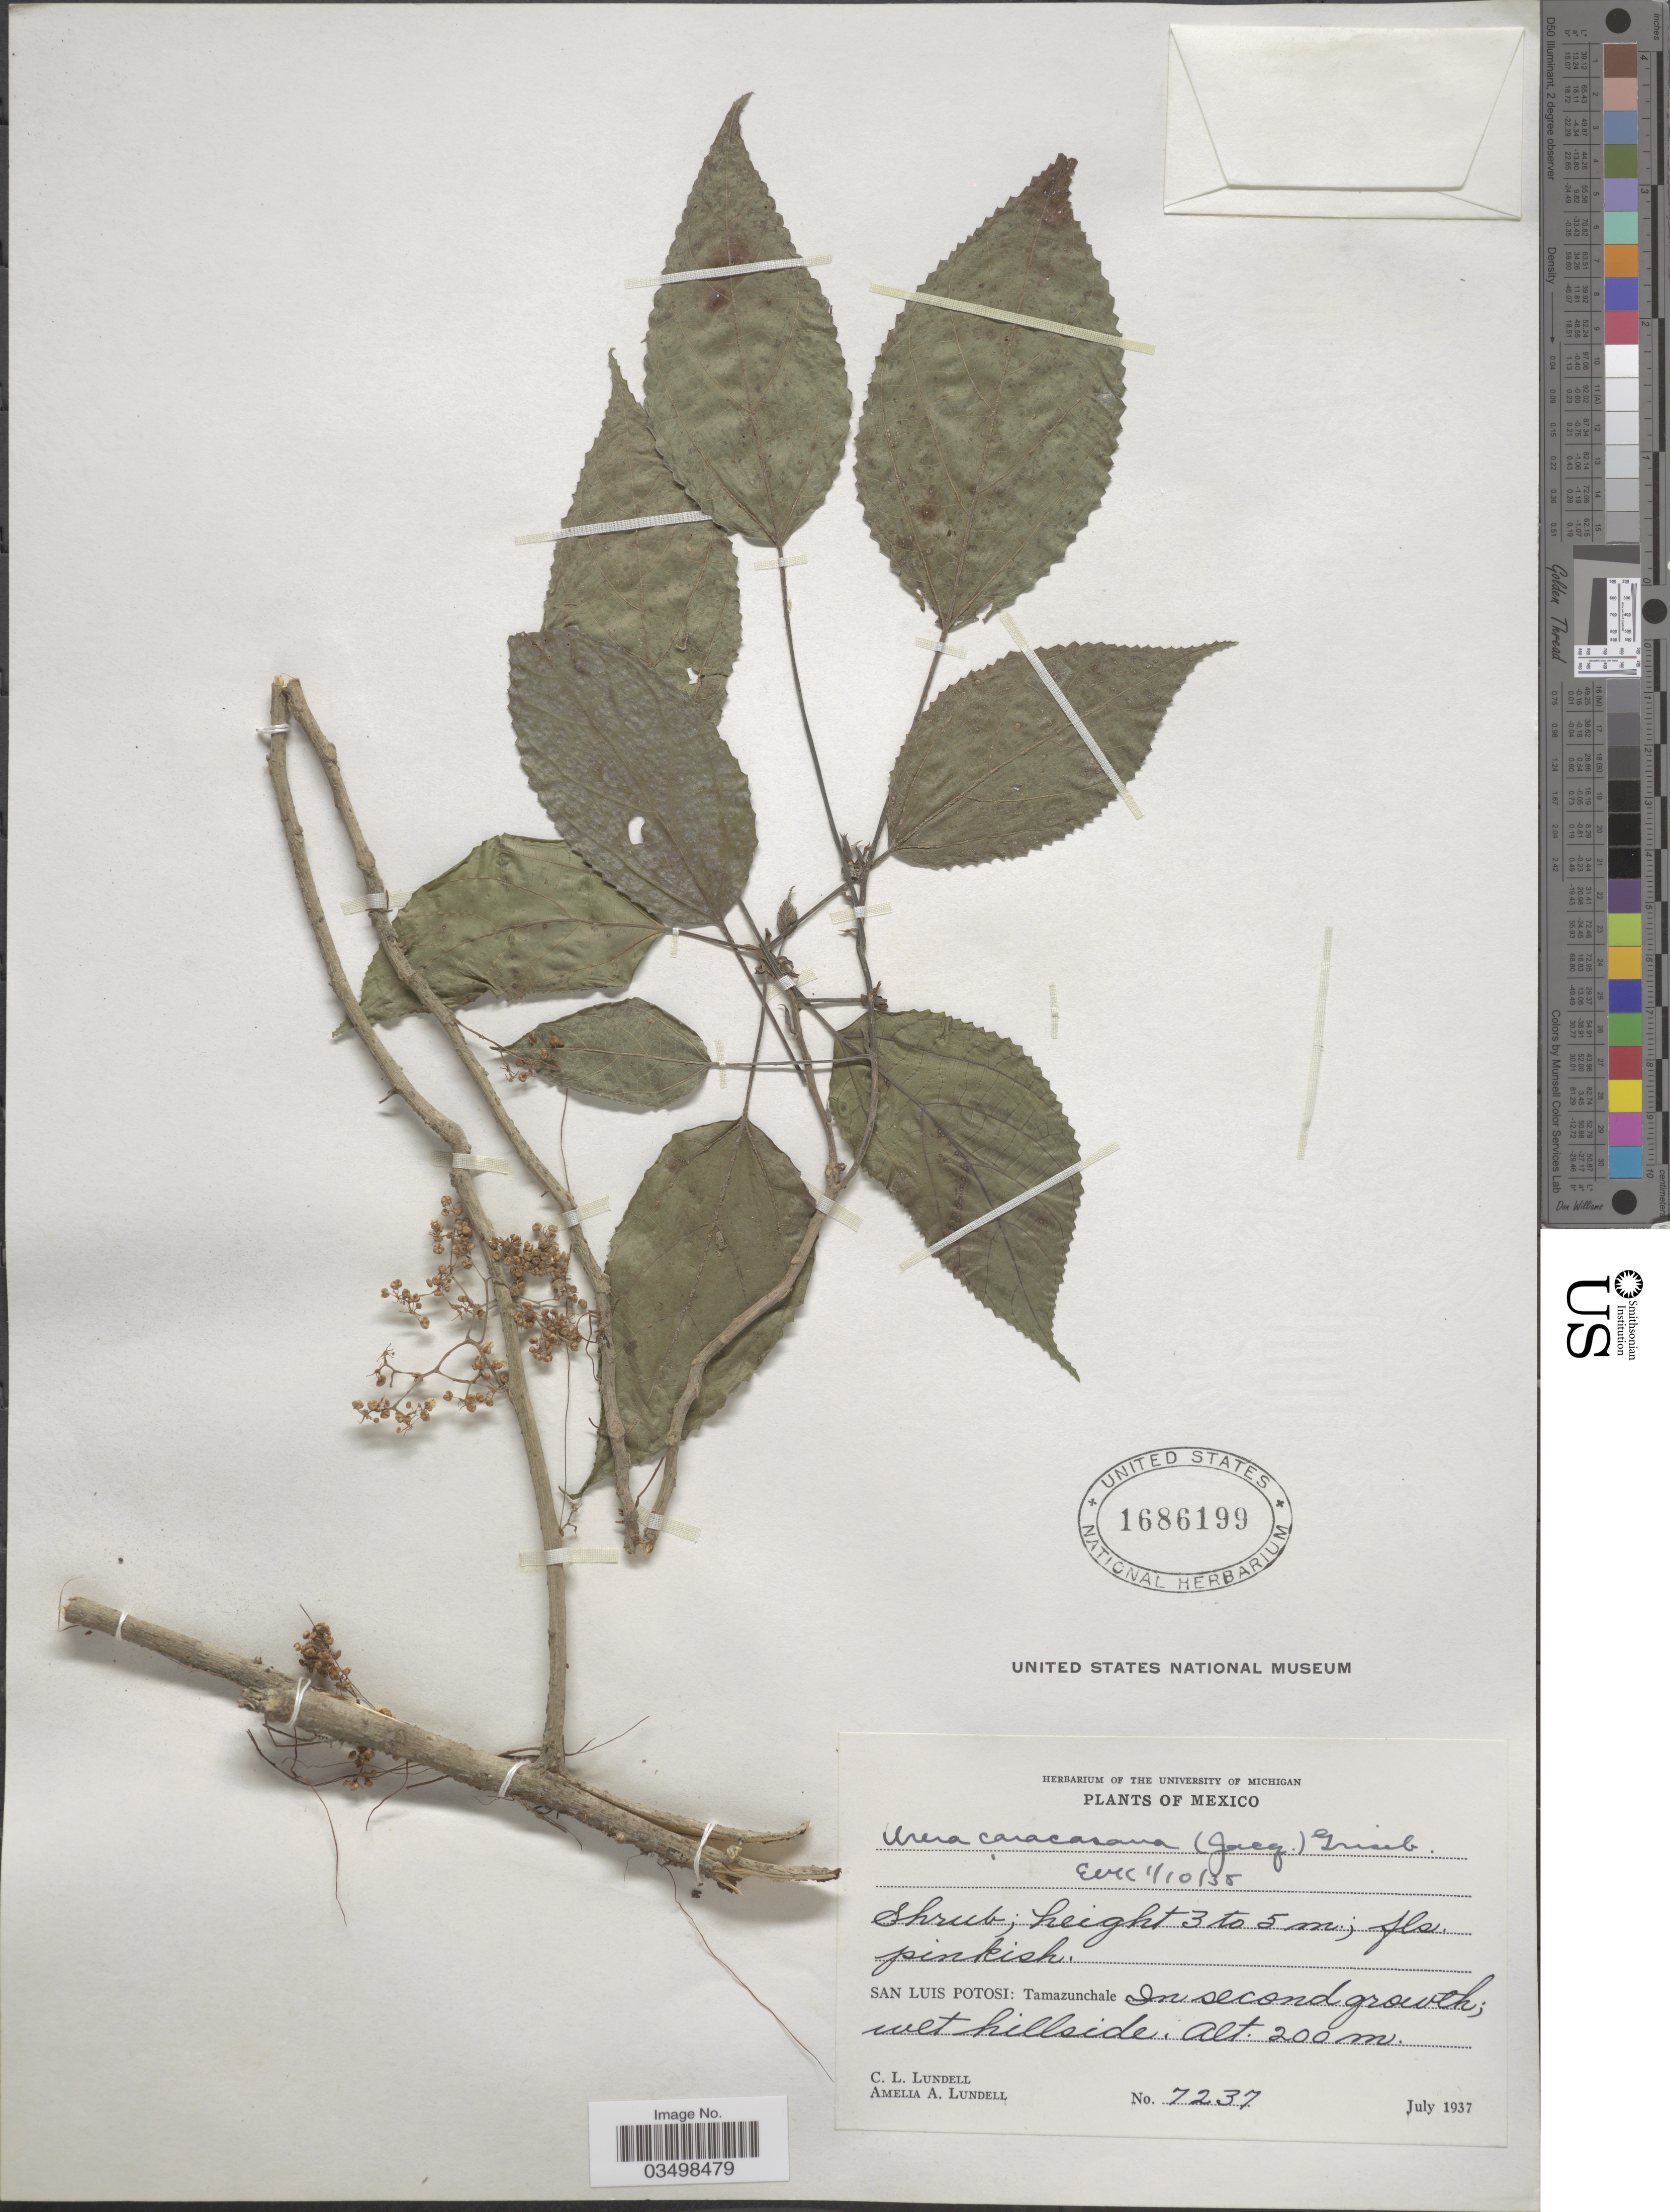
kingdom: Plantae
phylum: Tracheophyta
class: Magnoliopsida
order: Rosales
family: Urticaceae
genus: Urera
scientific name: Urera caracasana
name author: (Jacq.) Gaudich. ex Griseb.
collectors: C. L. Lundell & A. A. Lundell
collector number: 7237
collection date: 1937-07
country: Mexico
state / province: San Luis Potosí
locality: Tamazunchale. In second growth; wet hillside.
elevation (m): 200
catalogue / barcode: US 1686199